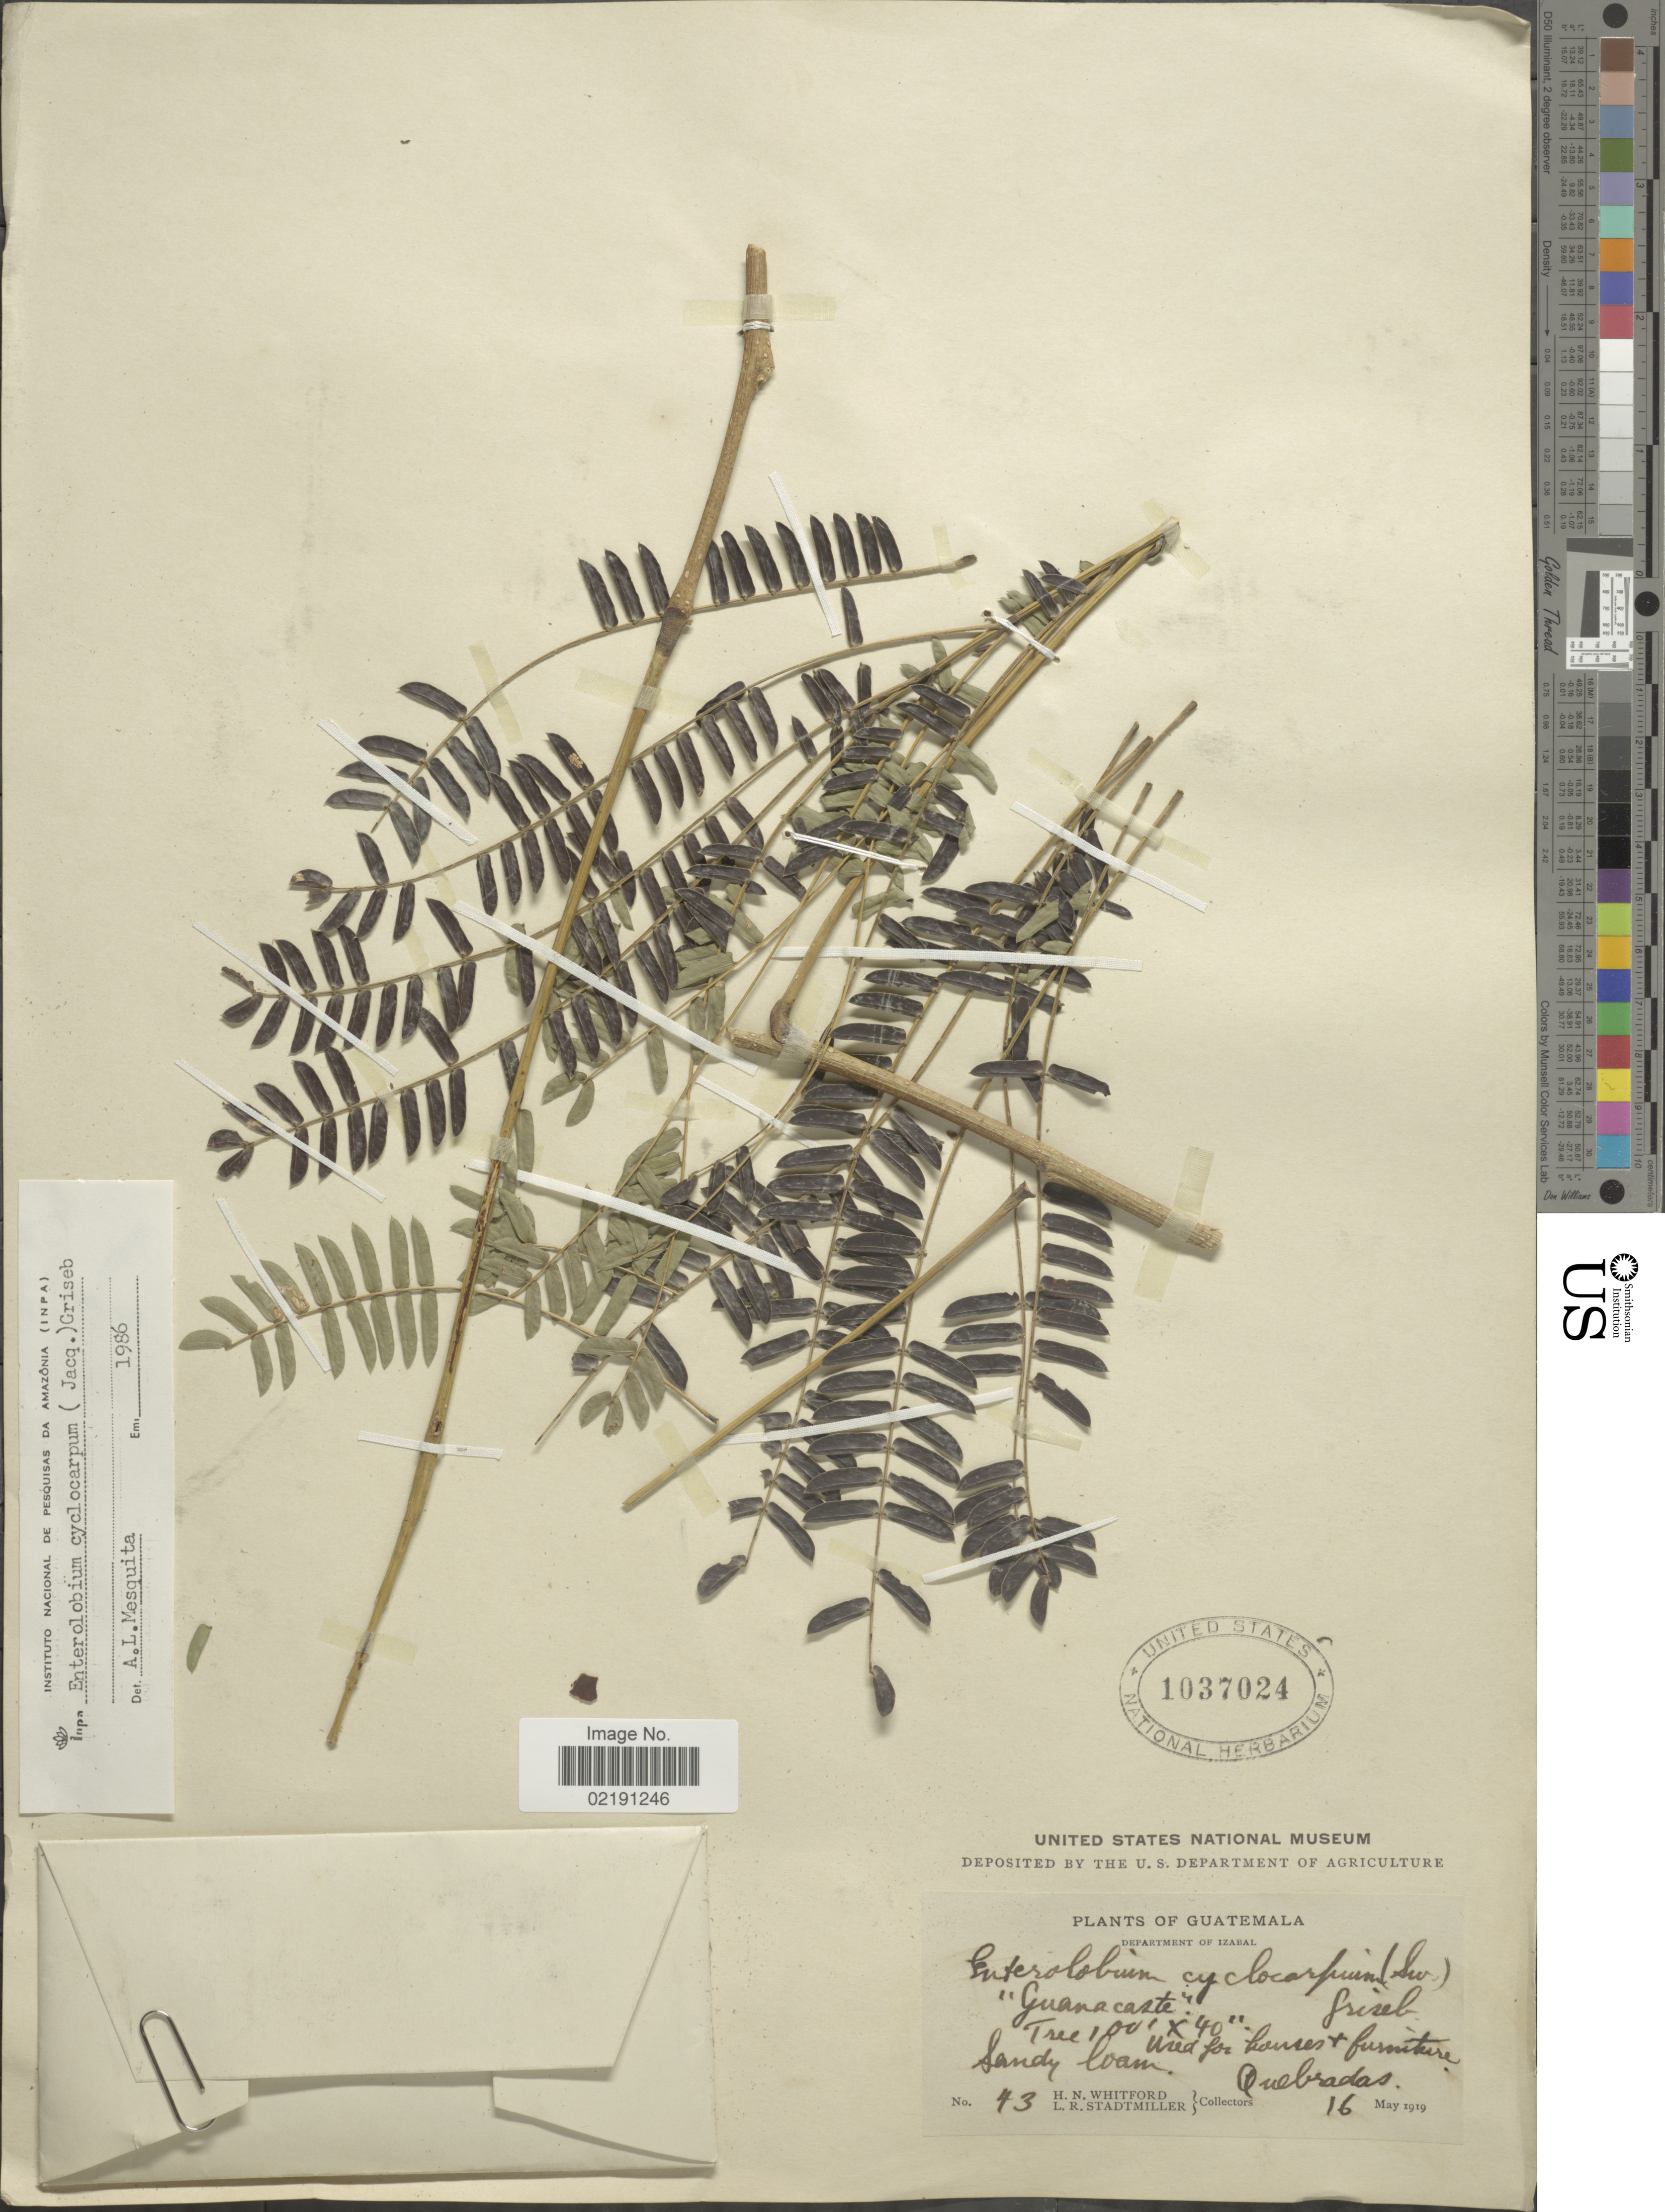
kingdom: Plantae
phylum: Tracheophyta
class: Magnoliopsida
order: Fabales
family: Fabaceae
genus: Enterolobium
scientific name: Enterolobium cyclocarpum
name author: (Jacq.) Griseb.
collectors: H. N. Whitford & L. Stadtmiller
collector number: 43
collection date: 1919-05-16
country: Guatemala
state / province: Izabal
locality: Department of Izabal. Quebradas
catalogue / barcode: US 1037024